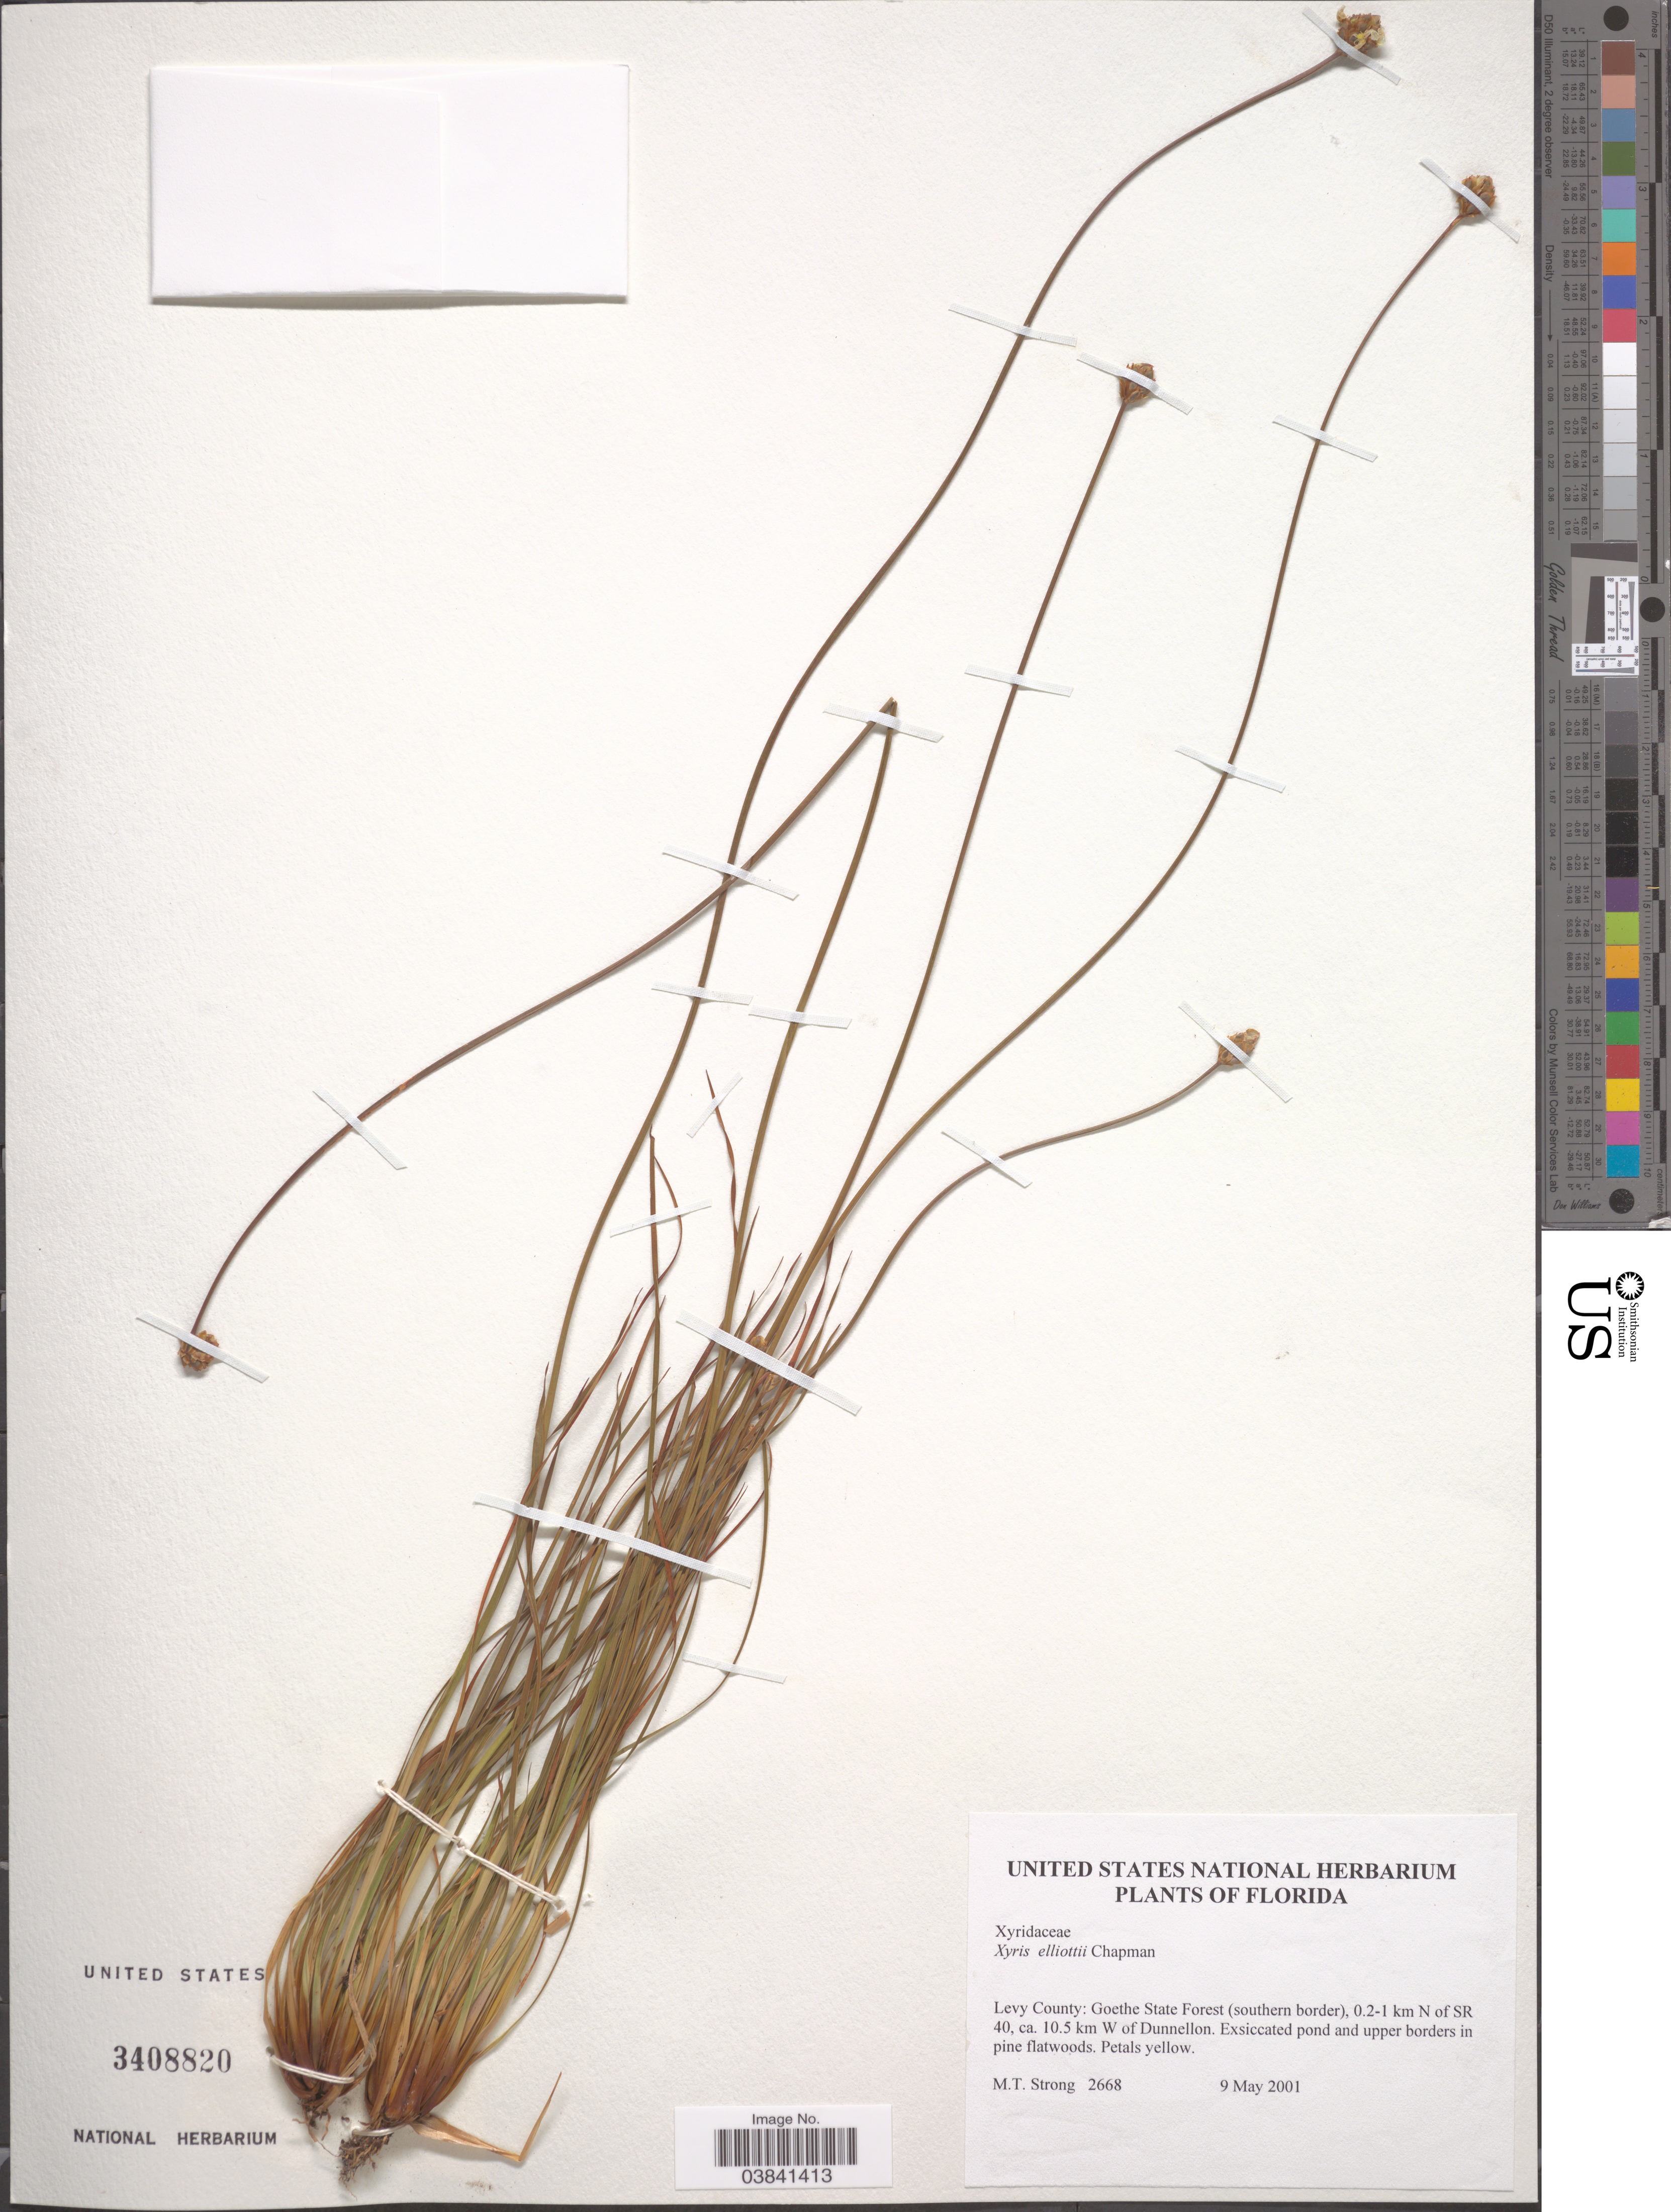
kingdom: Plantae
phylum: Tracheophyta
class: Liliopsida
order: Poales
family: Xyridaceae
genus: Xyris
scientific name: Xyris elliottii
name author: Chapm.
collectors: M. T. Strong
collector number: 2668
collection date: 2001-05-09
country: United States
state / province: Florida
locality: Levy County: Goethe State Forest (southern border), 0.2-1 km N of SR 40, ca. 10.5 km W of Dunnellon.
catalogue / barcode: US 3408820